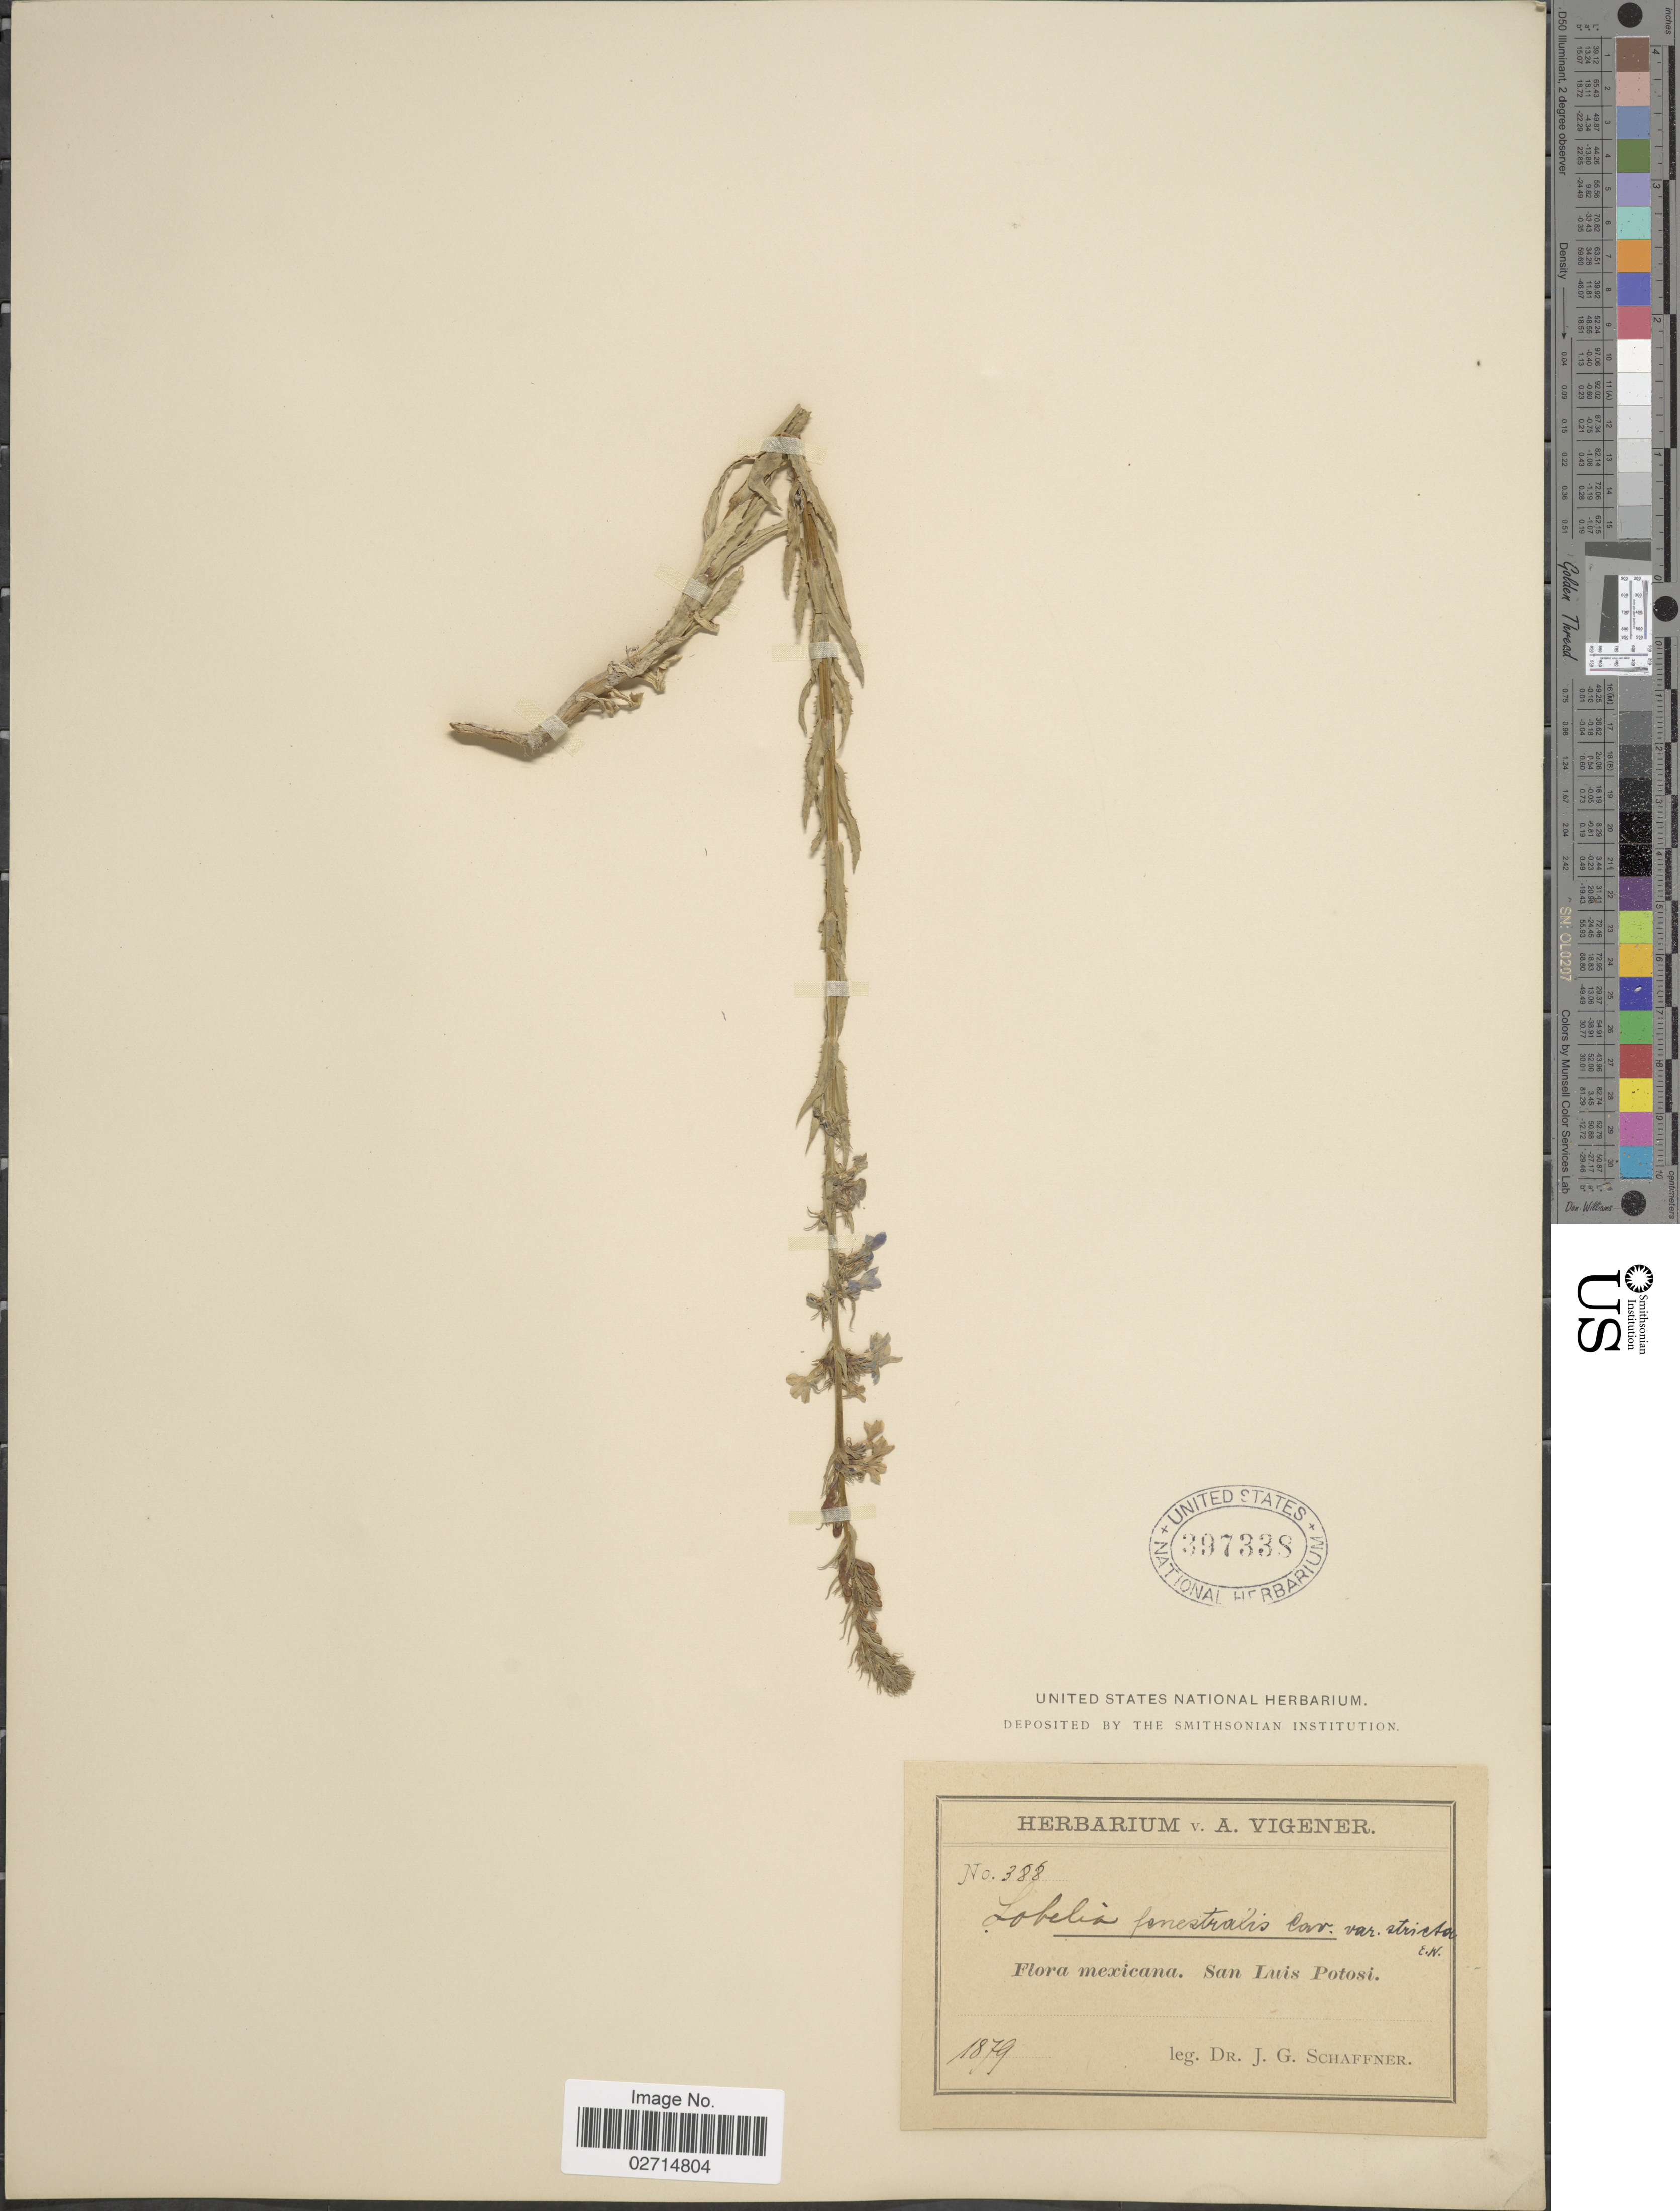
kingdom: Plantae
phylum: Tracheophyta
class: Magnoliopsida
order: Asterales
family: Campanulaceae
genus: Lobelia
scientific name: Lobelia fenestralis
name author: Cav.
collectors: J. G. Schaffner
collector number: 388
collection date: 1879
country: Mexico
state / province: San Luis Potosí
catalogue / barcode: US 397338